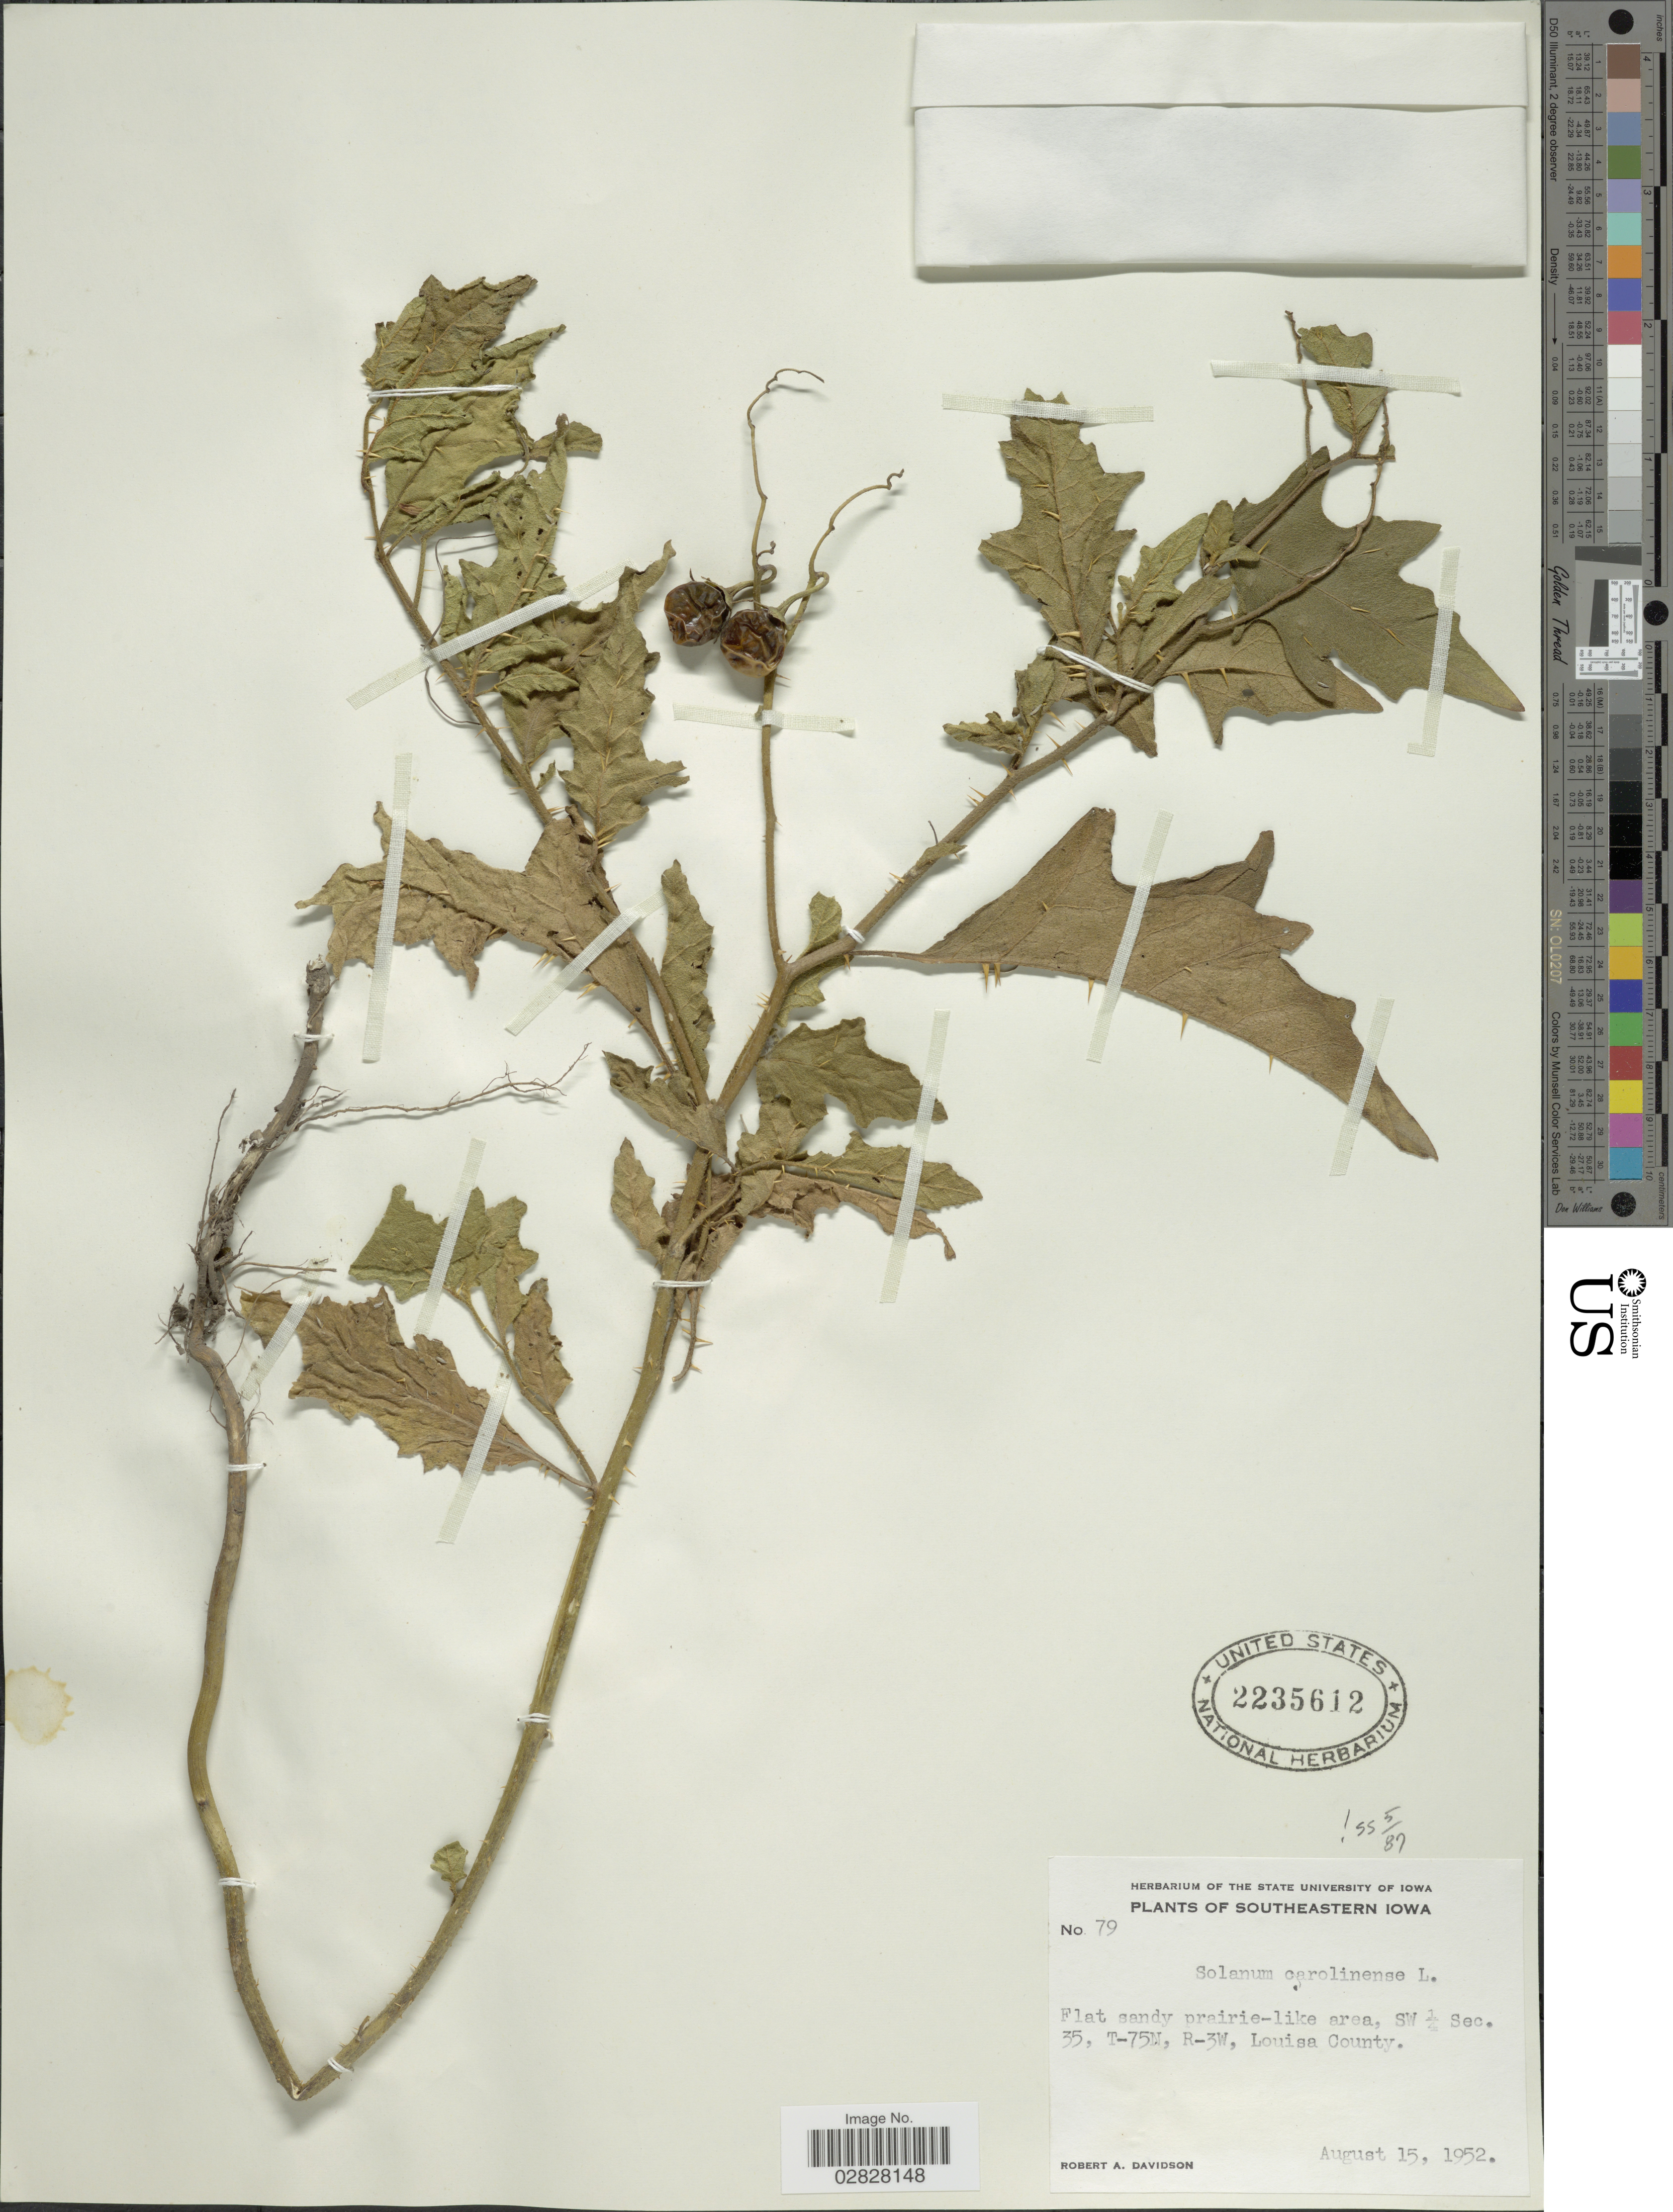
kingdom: Plantae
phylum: Tracheophyta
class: Magnoliopsida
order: Solanales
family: Solanaceae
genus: Solanum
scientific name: Solanum carolinense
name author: L.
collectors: R. A. Davidson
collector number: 79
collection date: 1952-08-15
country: United States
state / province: Iowa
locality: Southeastern Iowa. Flat sandy prairie-like area, SW ¼ Sec. 35, T-75N, R-3W, Luisa County.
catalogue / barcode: US 2235612